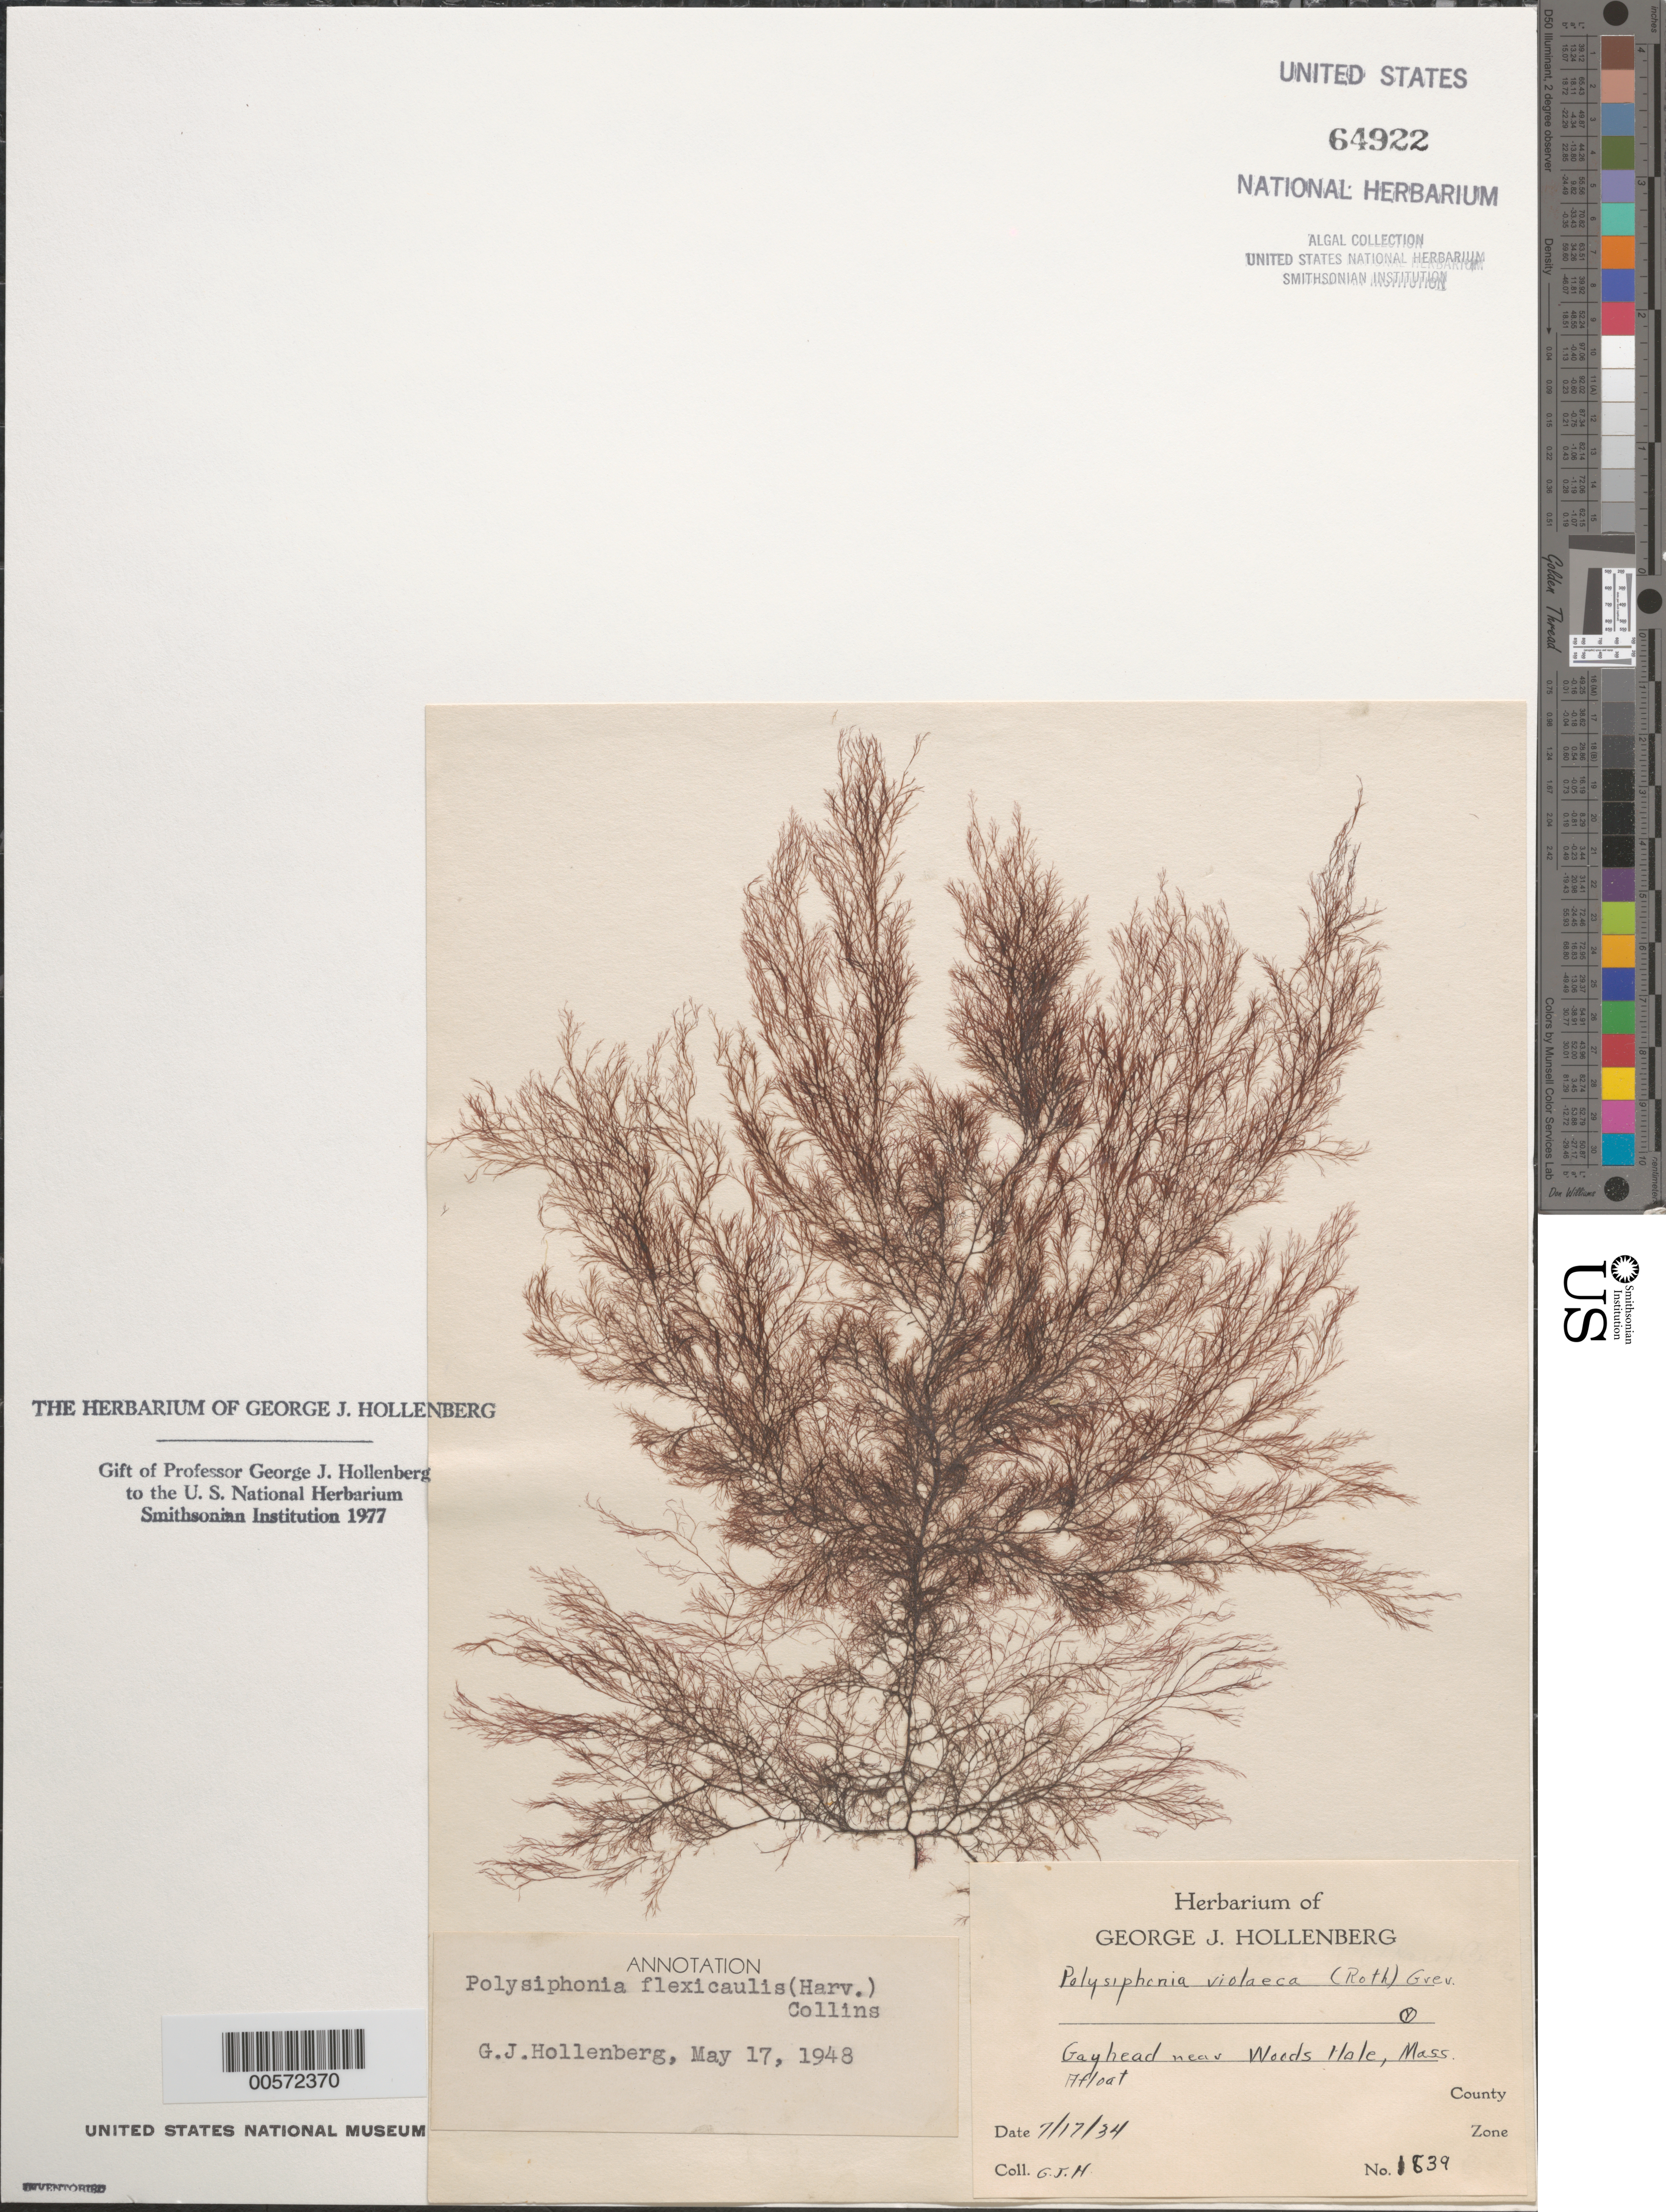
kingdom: Plantae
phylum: Rhodophyta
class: Florideophyceae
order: Ceramiales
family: Rhodomelaceae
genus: Leptosiphonia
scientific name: Leptosiphonia flexicaulis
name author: (Harv.) Savoie & G.W. Saunders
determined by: Algae name updating Project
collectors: G. Hollenberg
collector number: GJH 1839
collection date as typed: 17 Jul 1934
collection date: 1934-07-17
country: United States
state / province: Massachusetts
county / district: Dukes County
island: Martha's Vineyard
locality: Gay Head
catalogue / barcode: US 64922